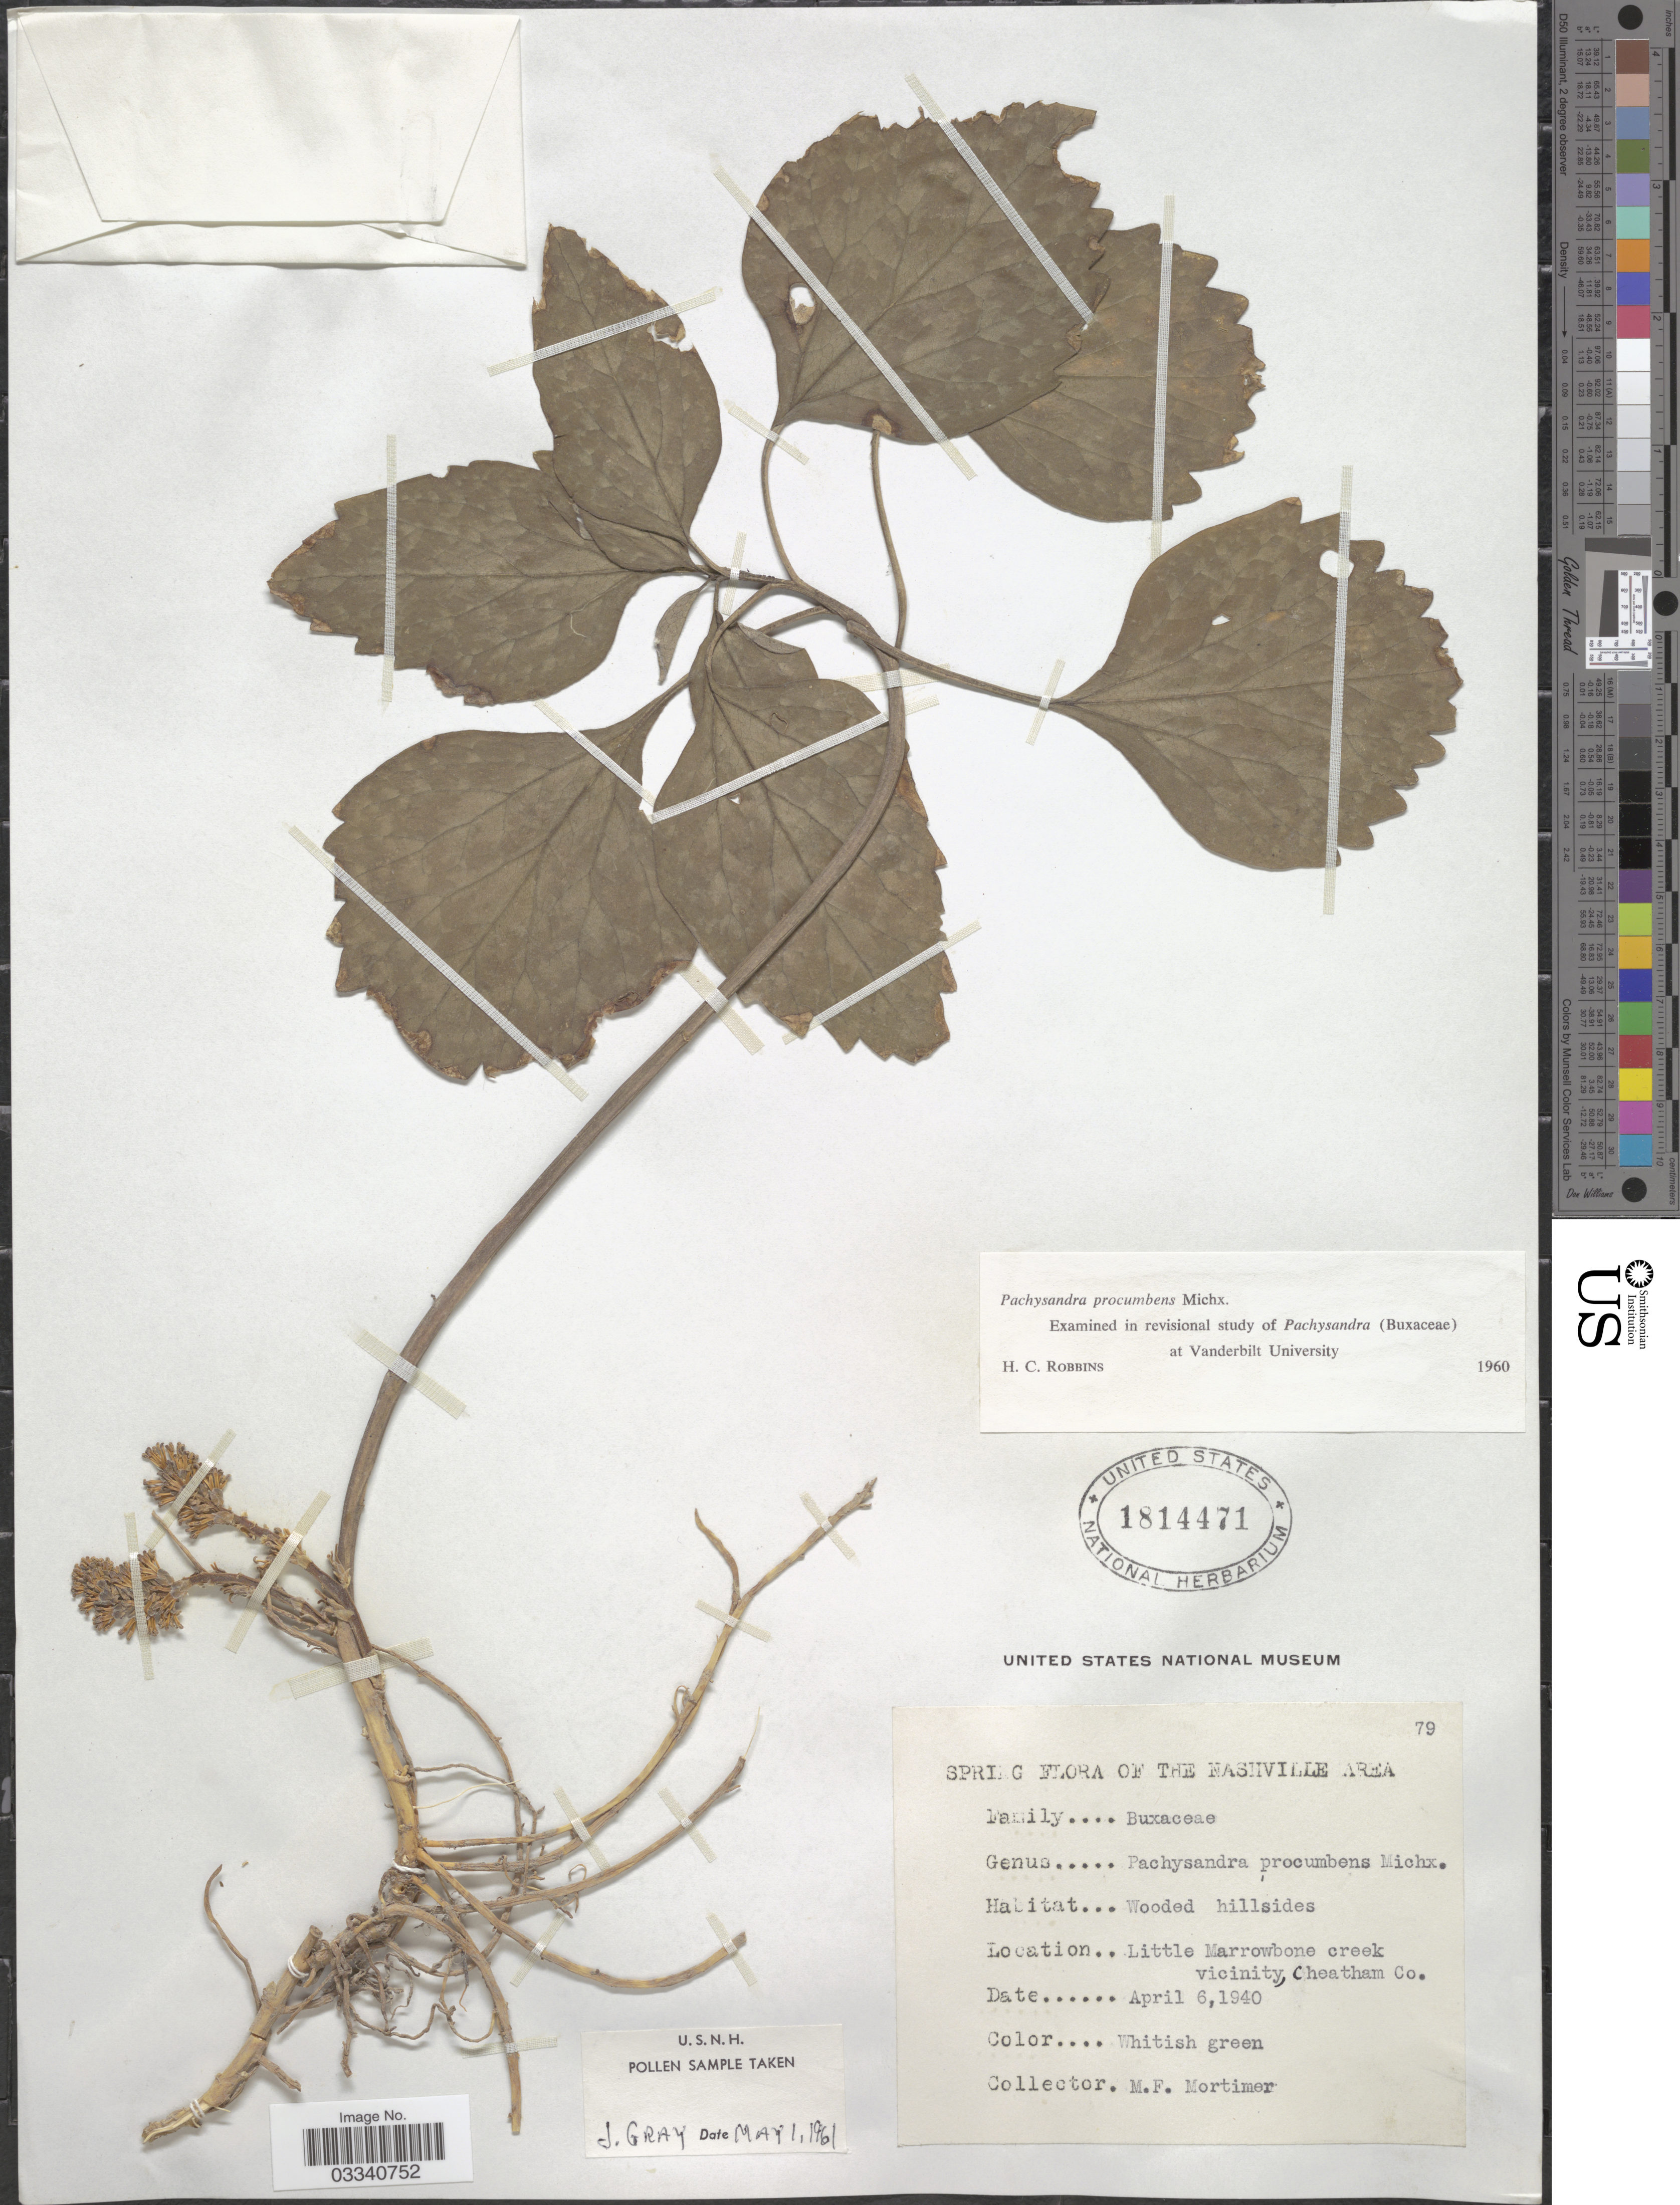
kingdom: Plantae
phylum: Tracheophyta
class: Magnoliopsida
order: Buxales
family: Buxaceae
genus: Pachysandra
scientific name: Pachysandra procumbens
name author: Michx.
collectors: M. Mortimer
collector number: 79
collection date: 1940-04-06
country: United States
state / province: Tennessee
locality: The Nashville Area. Little Marrowbone creek vicinity, Cheatham Co.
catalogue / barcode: US 1814471